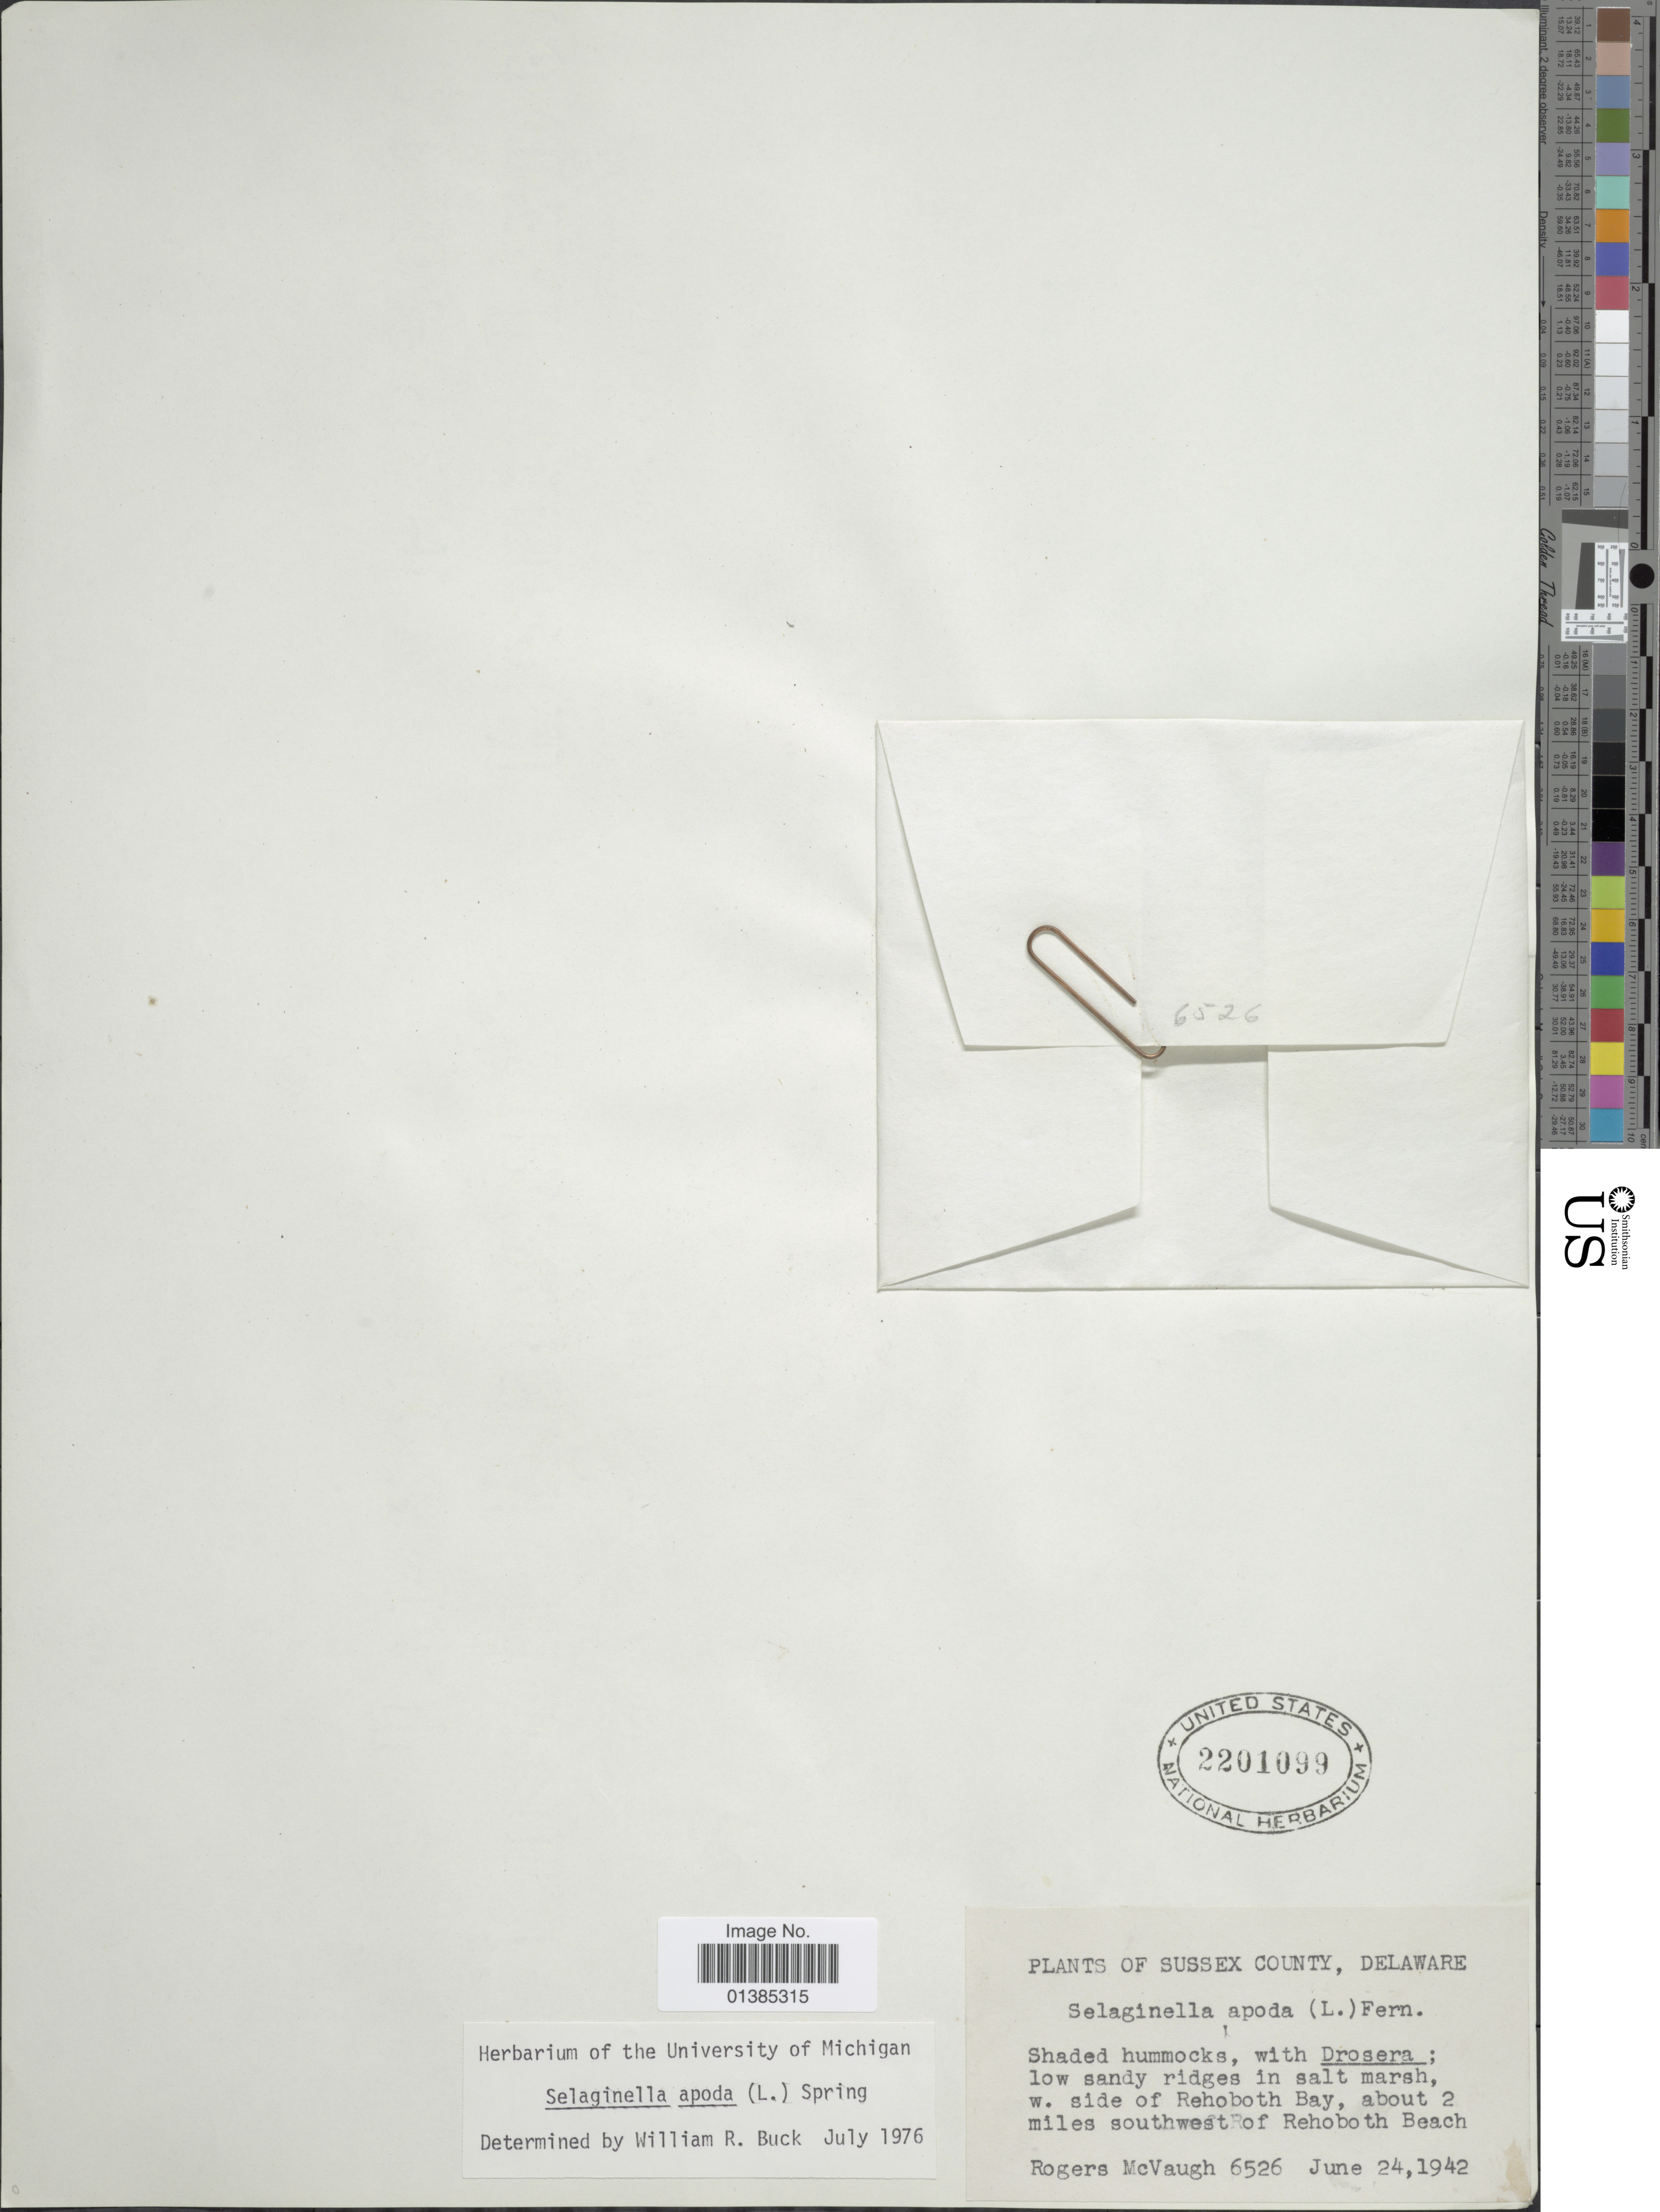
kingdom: Plantae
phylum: Tracheophyta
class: Lycopodiopsida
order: Selaginellales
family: Selaginellaceae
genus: Selaginella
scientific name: Selaginella apus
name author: Spring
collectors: R. McVaugh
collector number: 6526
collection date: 1942-06-24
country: United States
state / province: Delaware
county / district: Sussex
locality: Sussex County. W. side of Rehoboth Bay, about 2 miles southwest of Rehoboth Beach.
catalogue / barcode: US 2201099